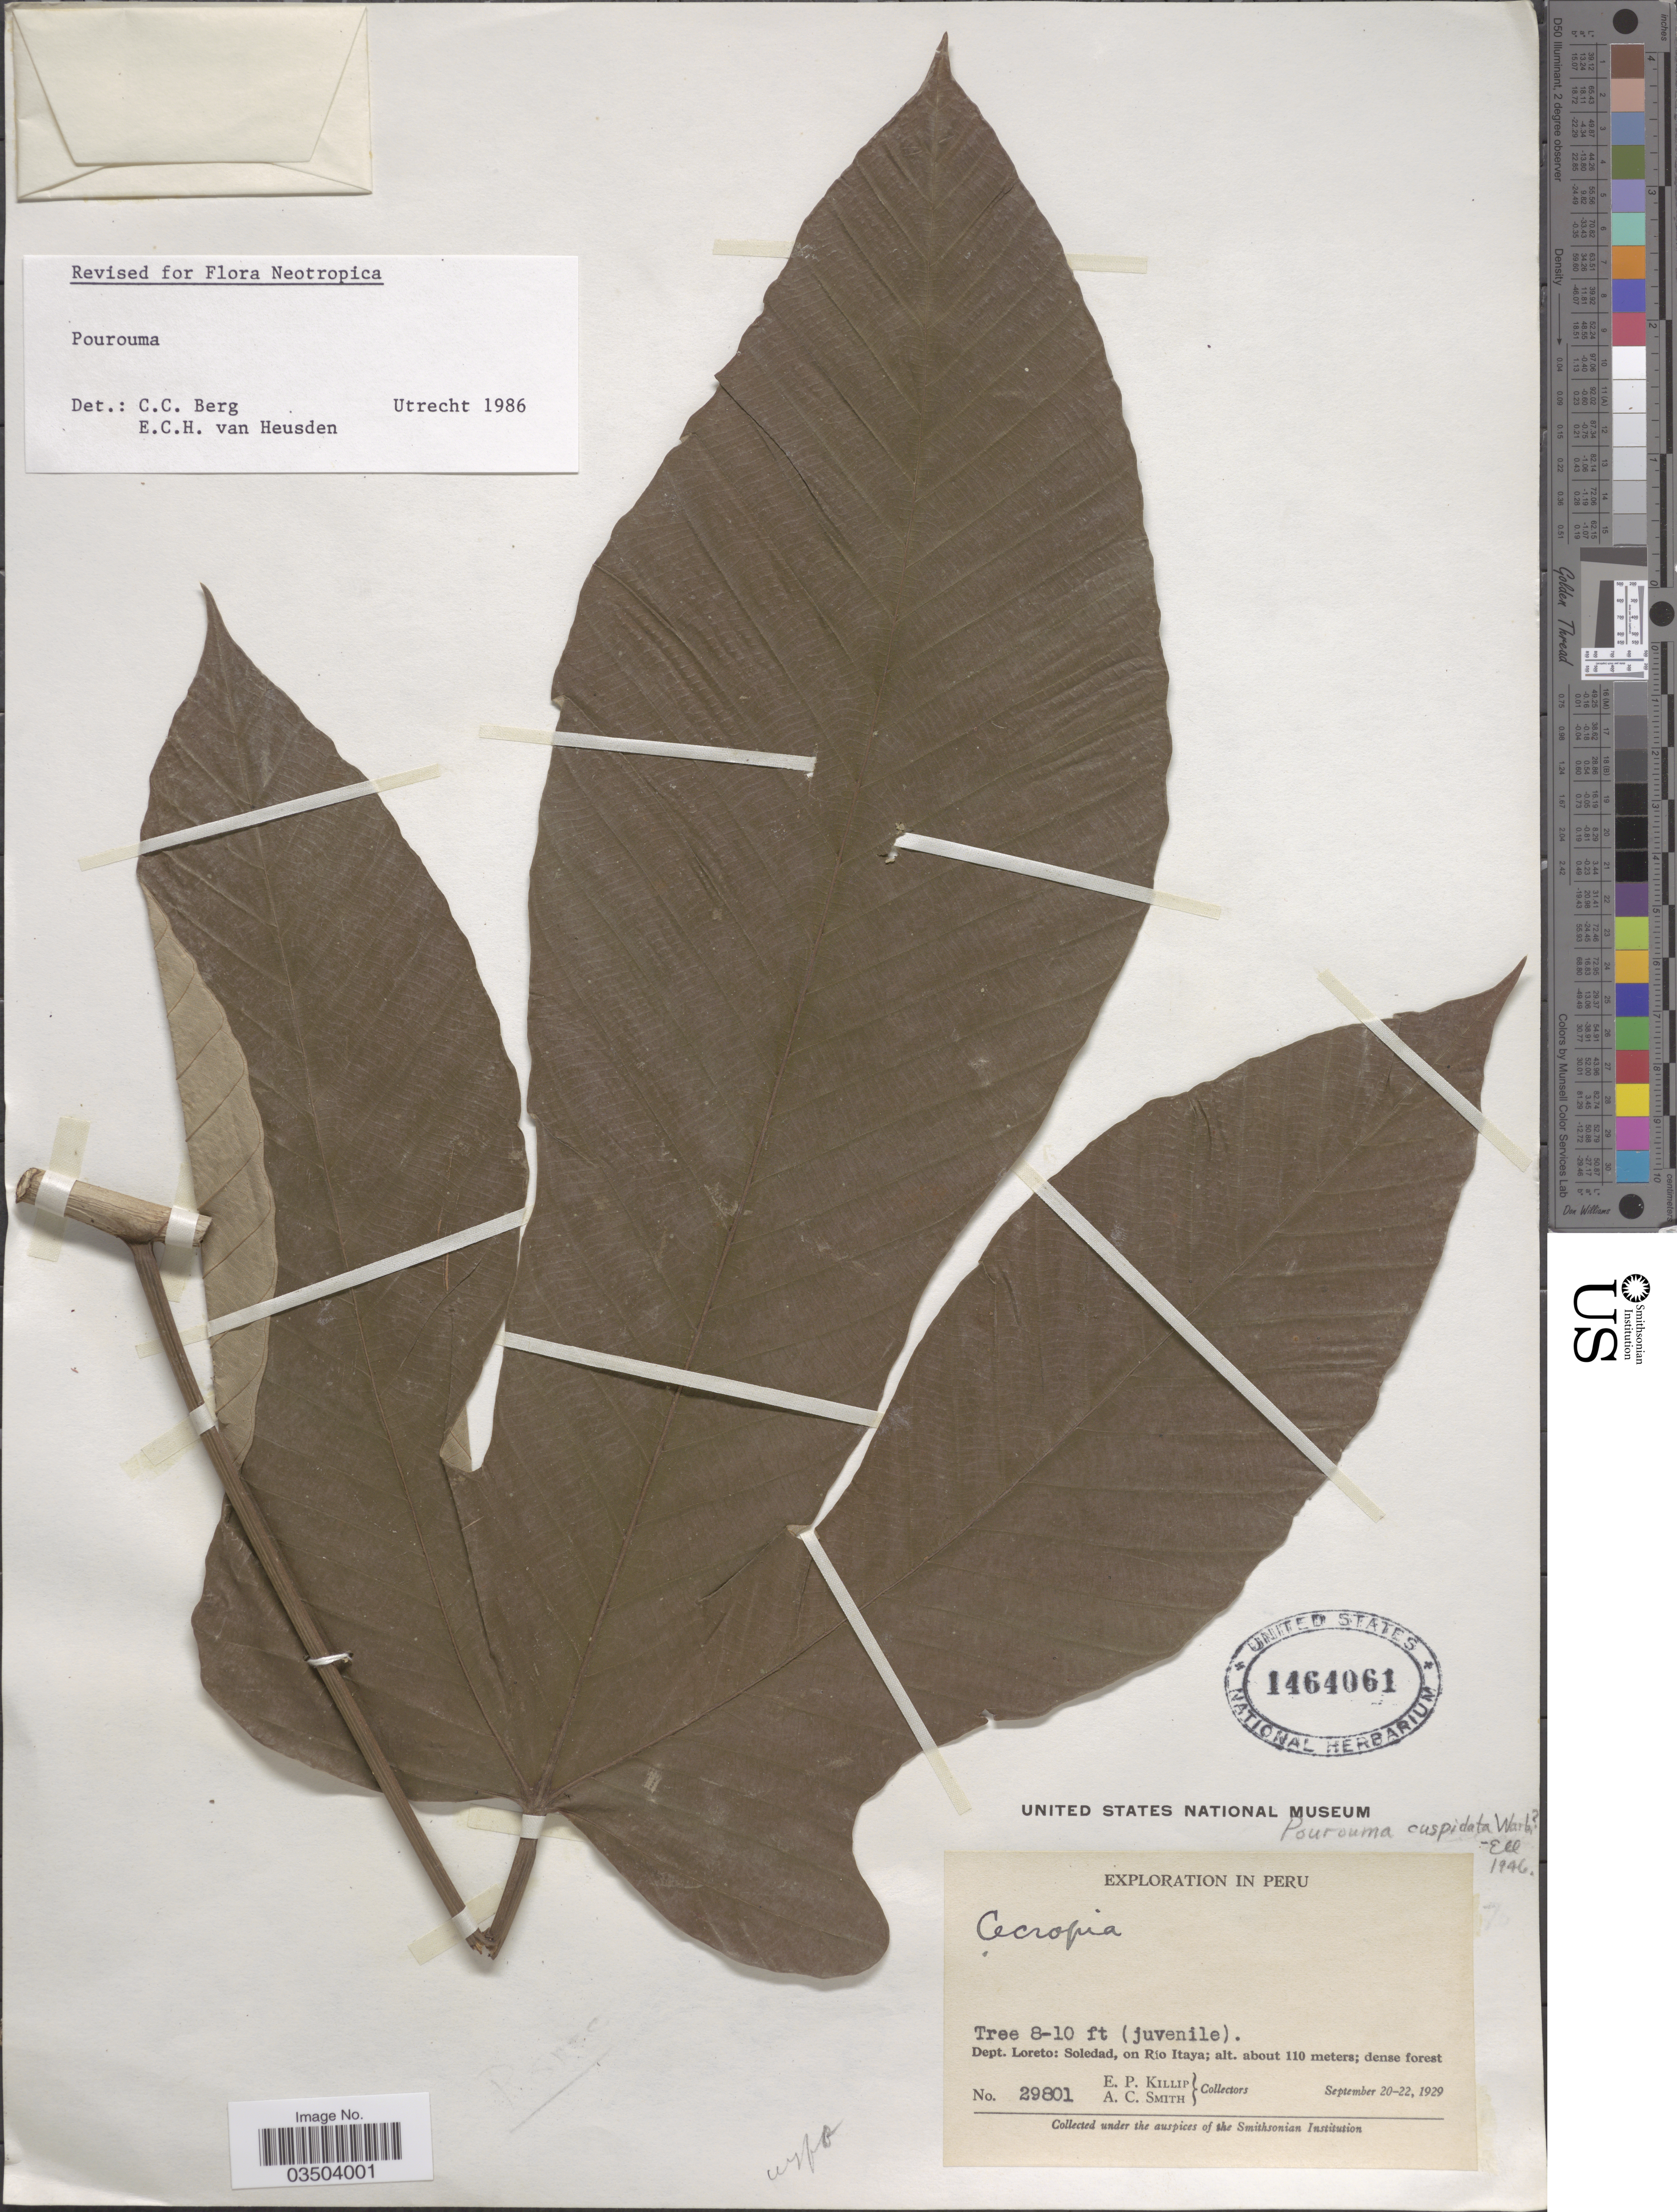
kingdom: Plantae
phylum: Tracheophyta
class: Magnoliopsida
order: Rosales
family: Urticaceae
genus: Pourouma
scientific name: Pourouma sp.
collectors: E. P. Killip & A. C. Smith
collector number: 29801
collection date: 1929-09-20/1929-09-22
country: Peru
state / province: Loreto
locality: Dept. Loreto: Soledad, on Río Itaya.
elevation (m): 110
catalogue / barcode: US 1464061